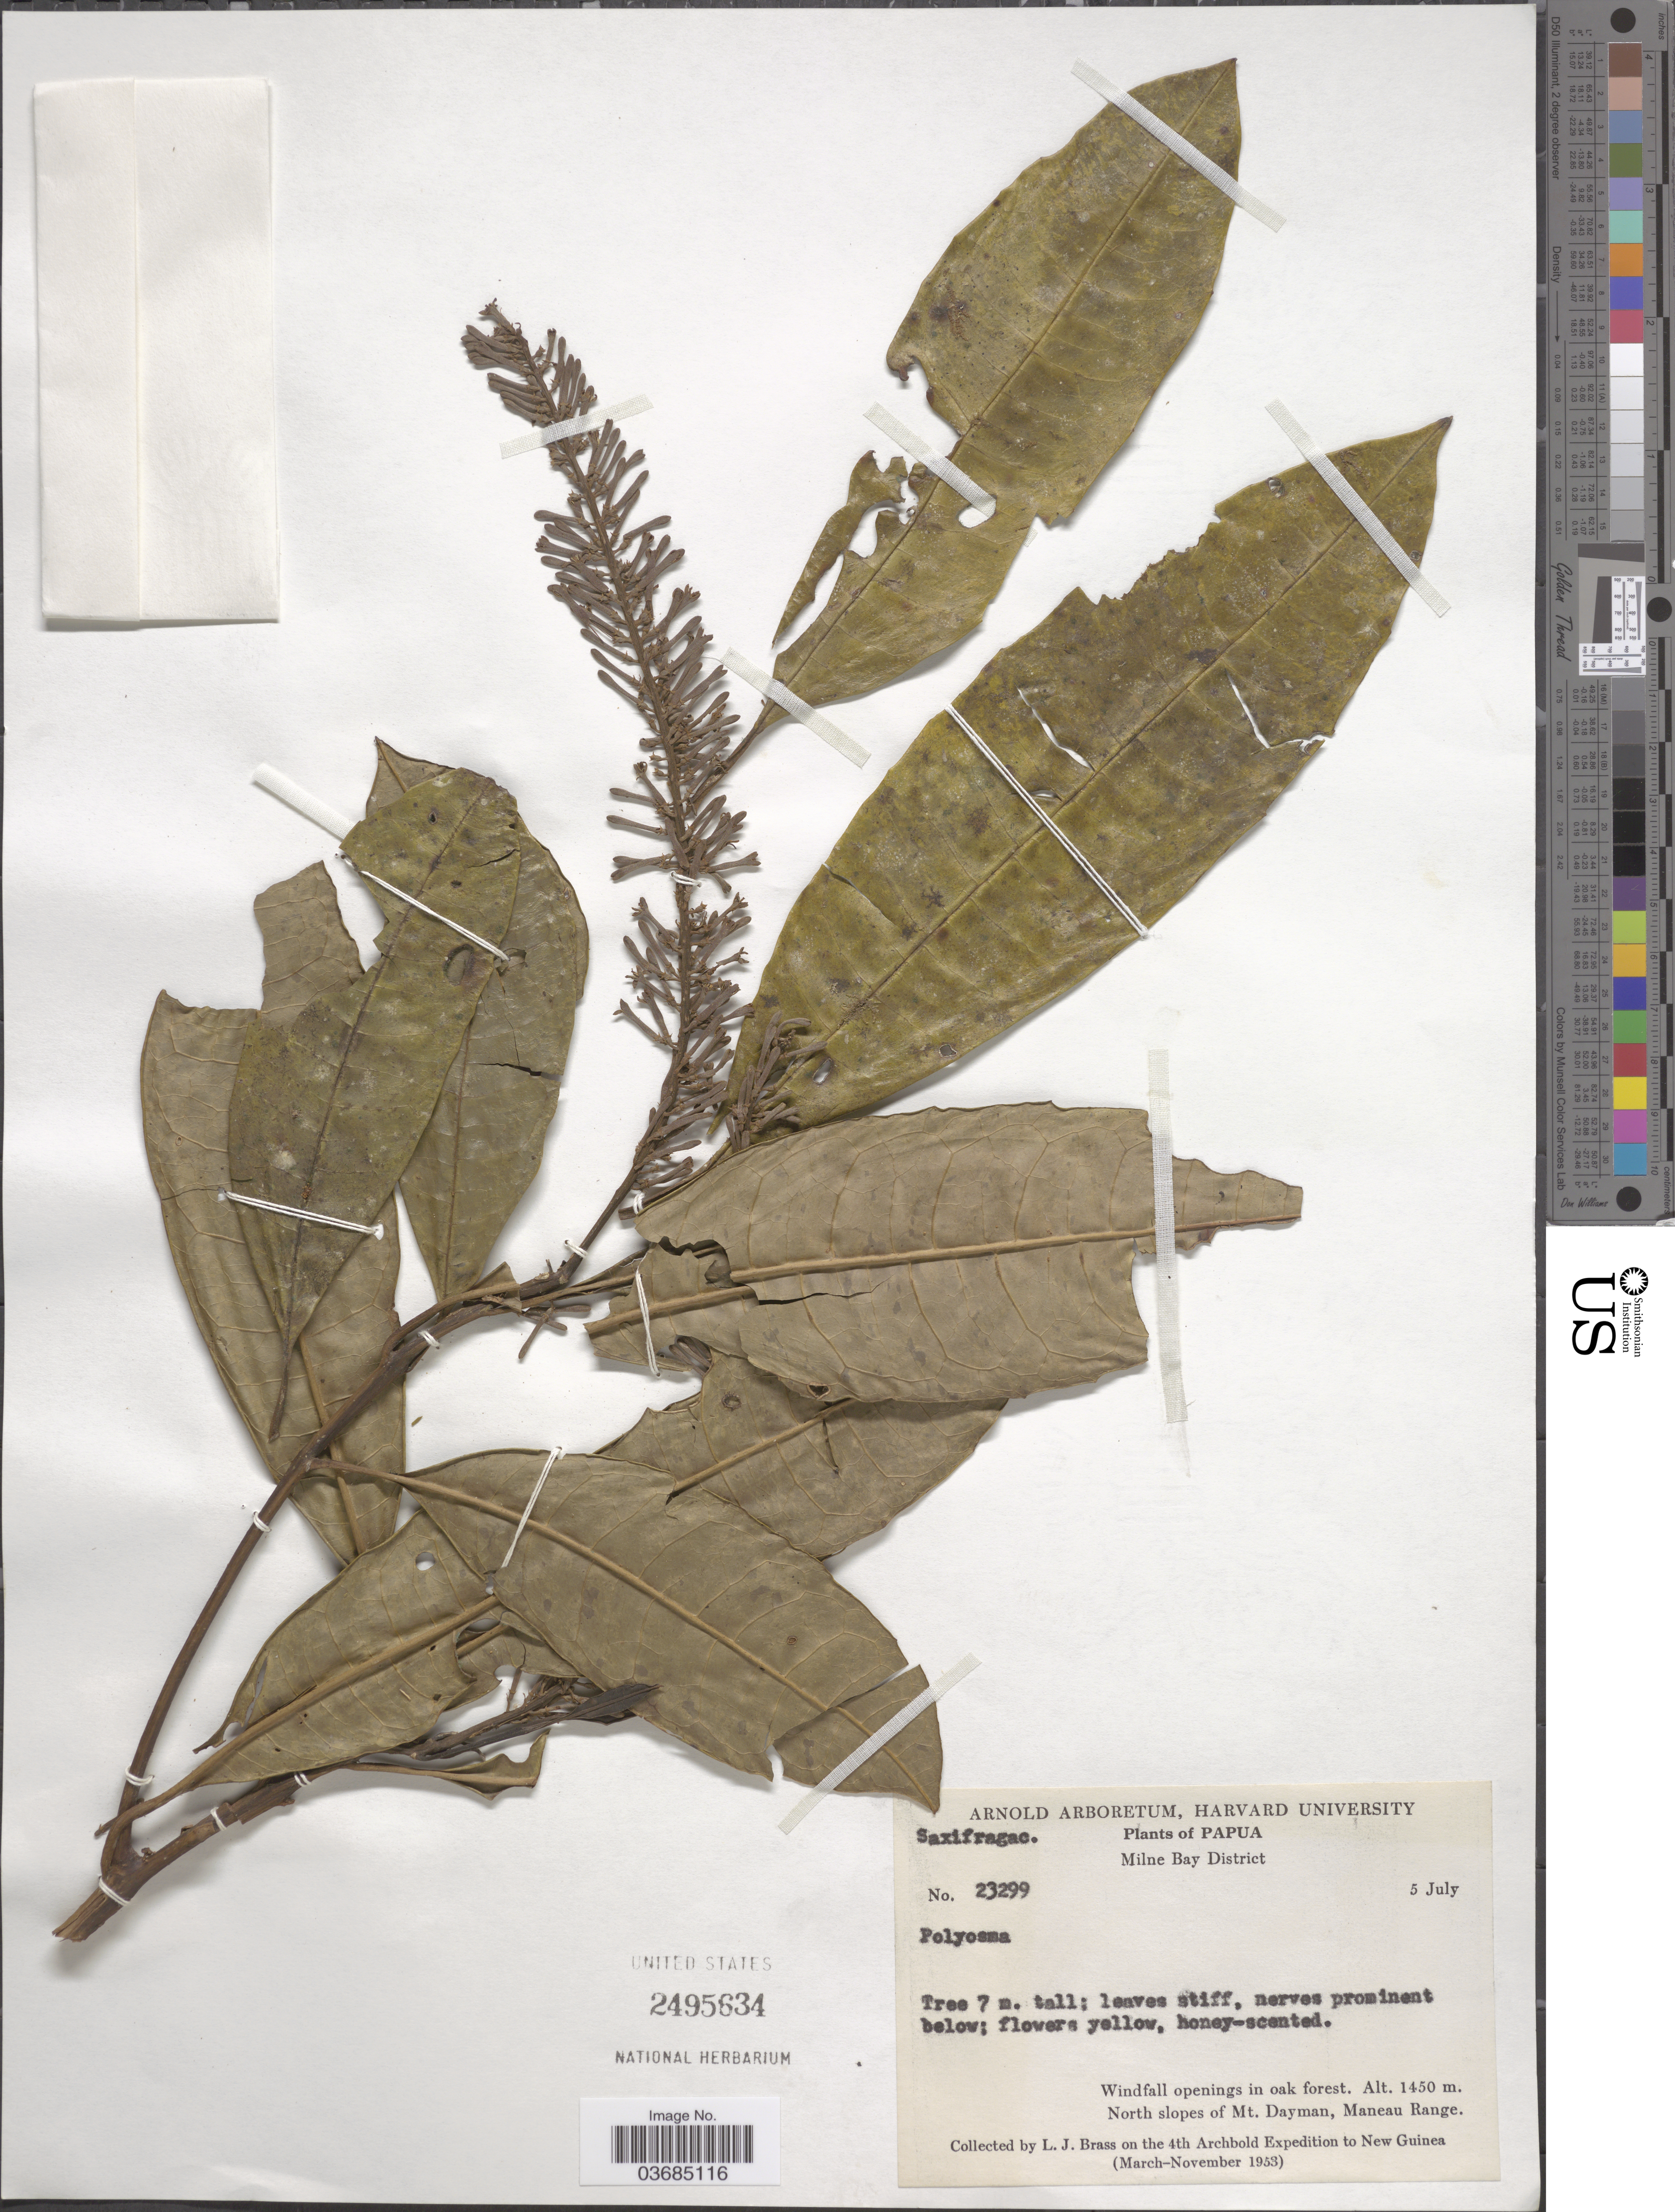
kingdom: Plantae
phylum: Tracheophyta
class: Magnoliopsida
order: Escalloniales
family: Escalloniaceae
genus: Polyosma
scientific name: Polyosma sp.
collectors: L. J. Brass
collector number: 23299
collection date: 1953-07-05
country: Papua New Guinea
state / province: Milne Bay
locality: Milne Bay District. North slopes of Mt. Dayman, Maneau Range. On the 4th Archbold Expedition to New Guinea (March-November 1953).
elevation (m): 1450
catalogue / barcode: US 2495634